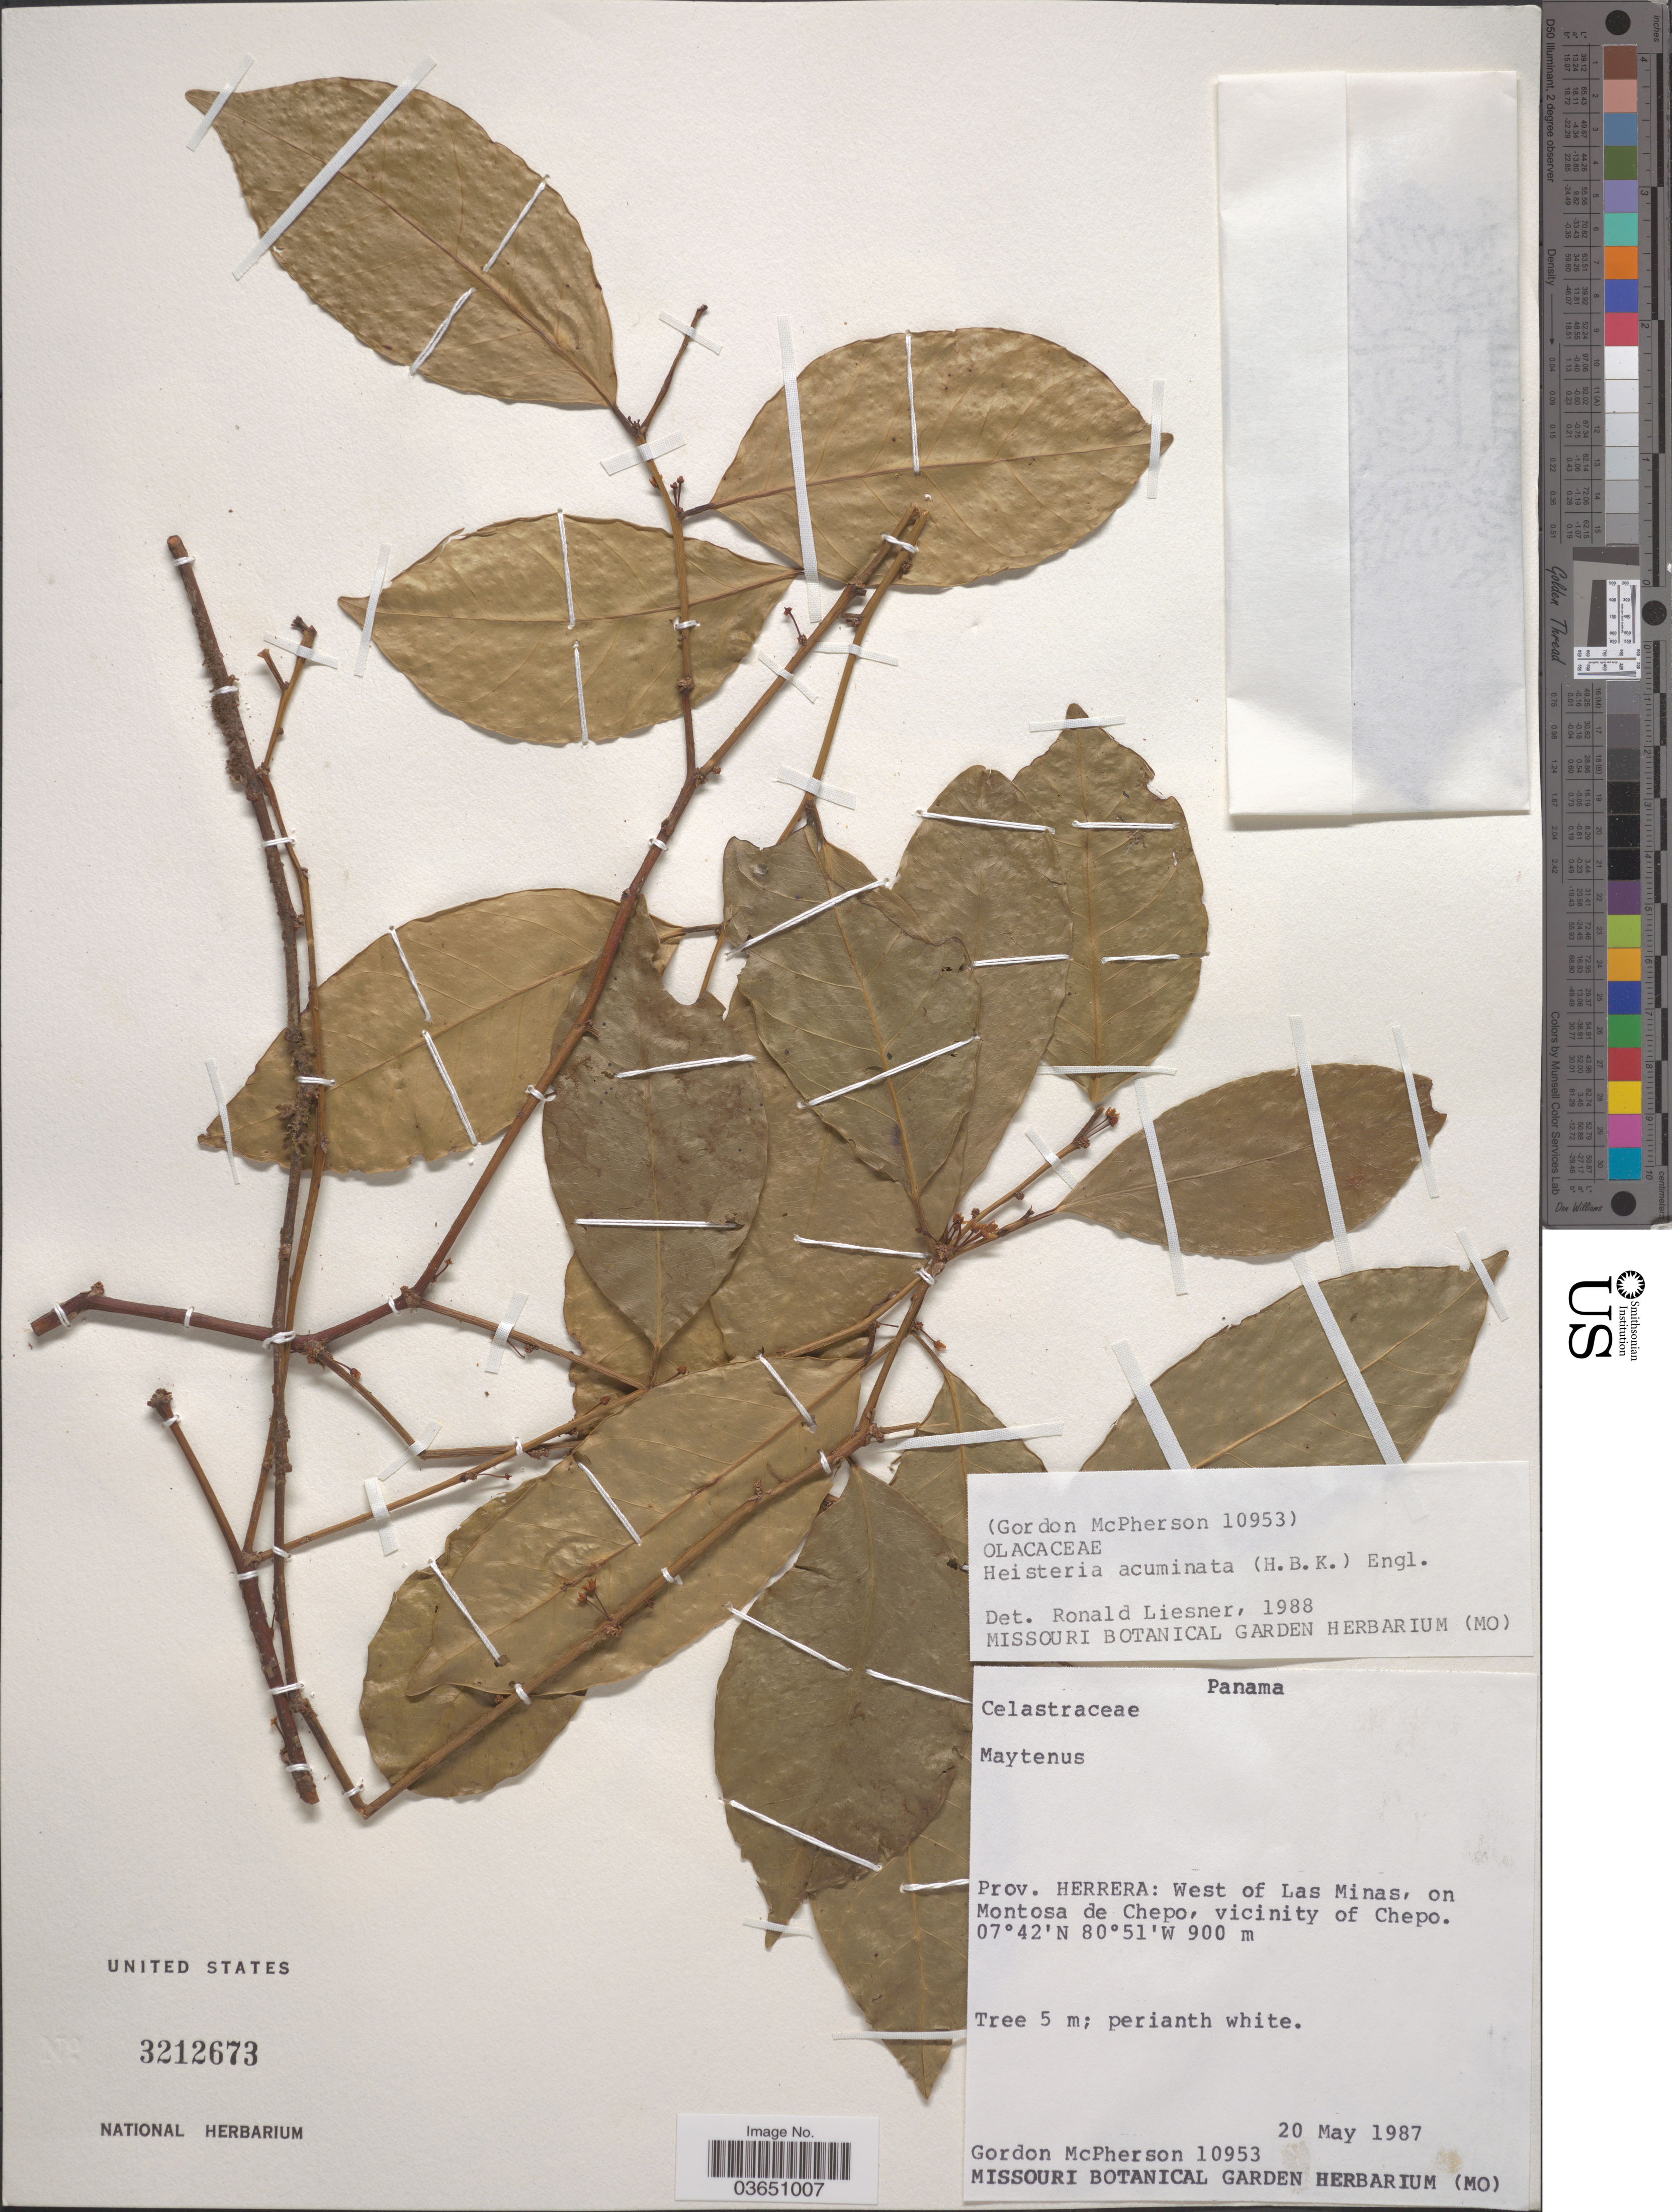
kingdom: Plantae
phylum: Tracheophyta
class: Magnoliopsida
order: Santalales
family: Erythropalaceae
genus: Heisteria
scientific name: Heisteria acuminata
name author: (Humb. & Bonpl.) Engl.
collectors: G. McPherson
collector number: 10953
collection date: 1987-05-20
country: Panama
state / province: Herrera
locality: West of Las Minas, on Montosa de Chepo, vicinity of Chepo.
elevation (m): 900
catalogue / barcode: US 3212673